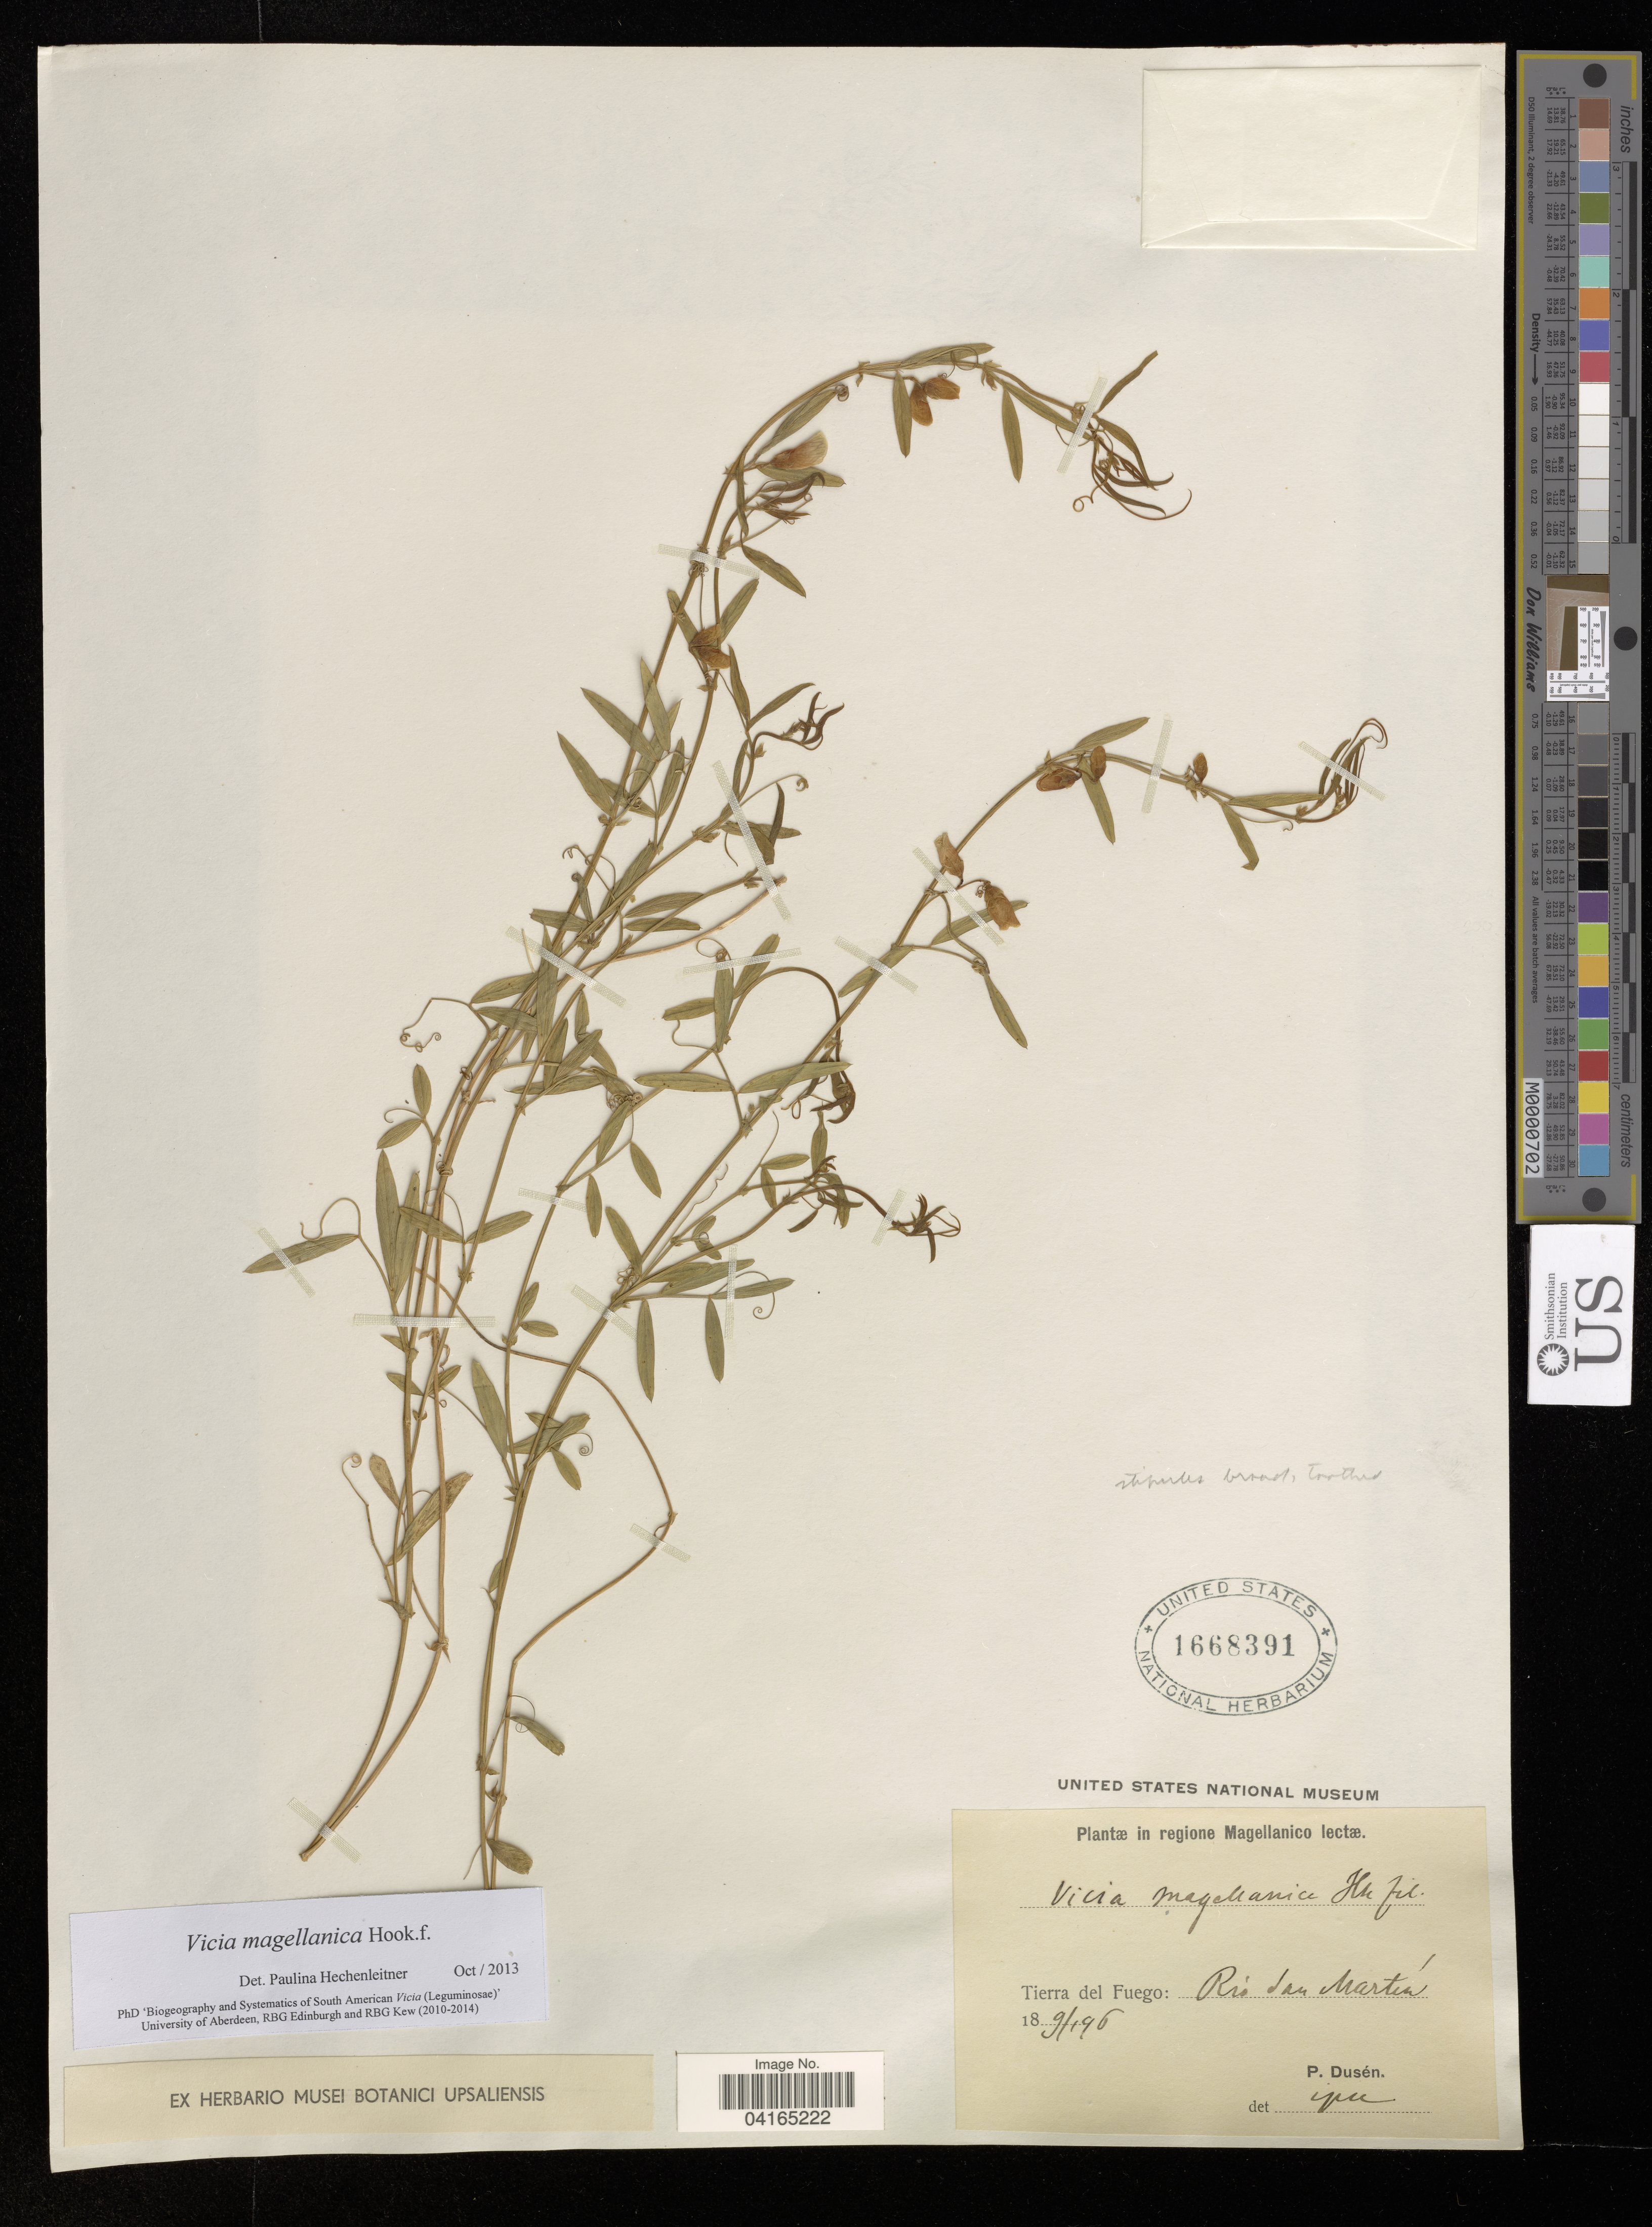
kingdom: Plantae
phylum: Tracheophyta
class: Magnoliopsida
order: Fabales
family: Fabaceae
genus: Vicia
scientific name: Vicia magellanica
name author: Hook. f.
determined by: Hechenleitner, Paulina, RBG Edinburgh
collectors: P. Dusén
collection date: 1996-09-18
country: Argentina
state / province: Tierra del Fuego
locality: Rio dan Martín.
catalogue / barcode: US 1668391